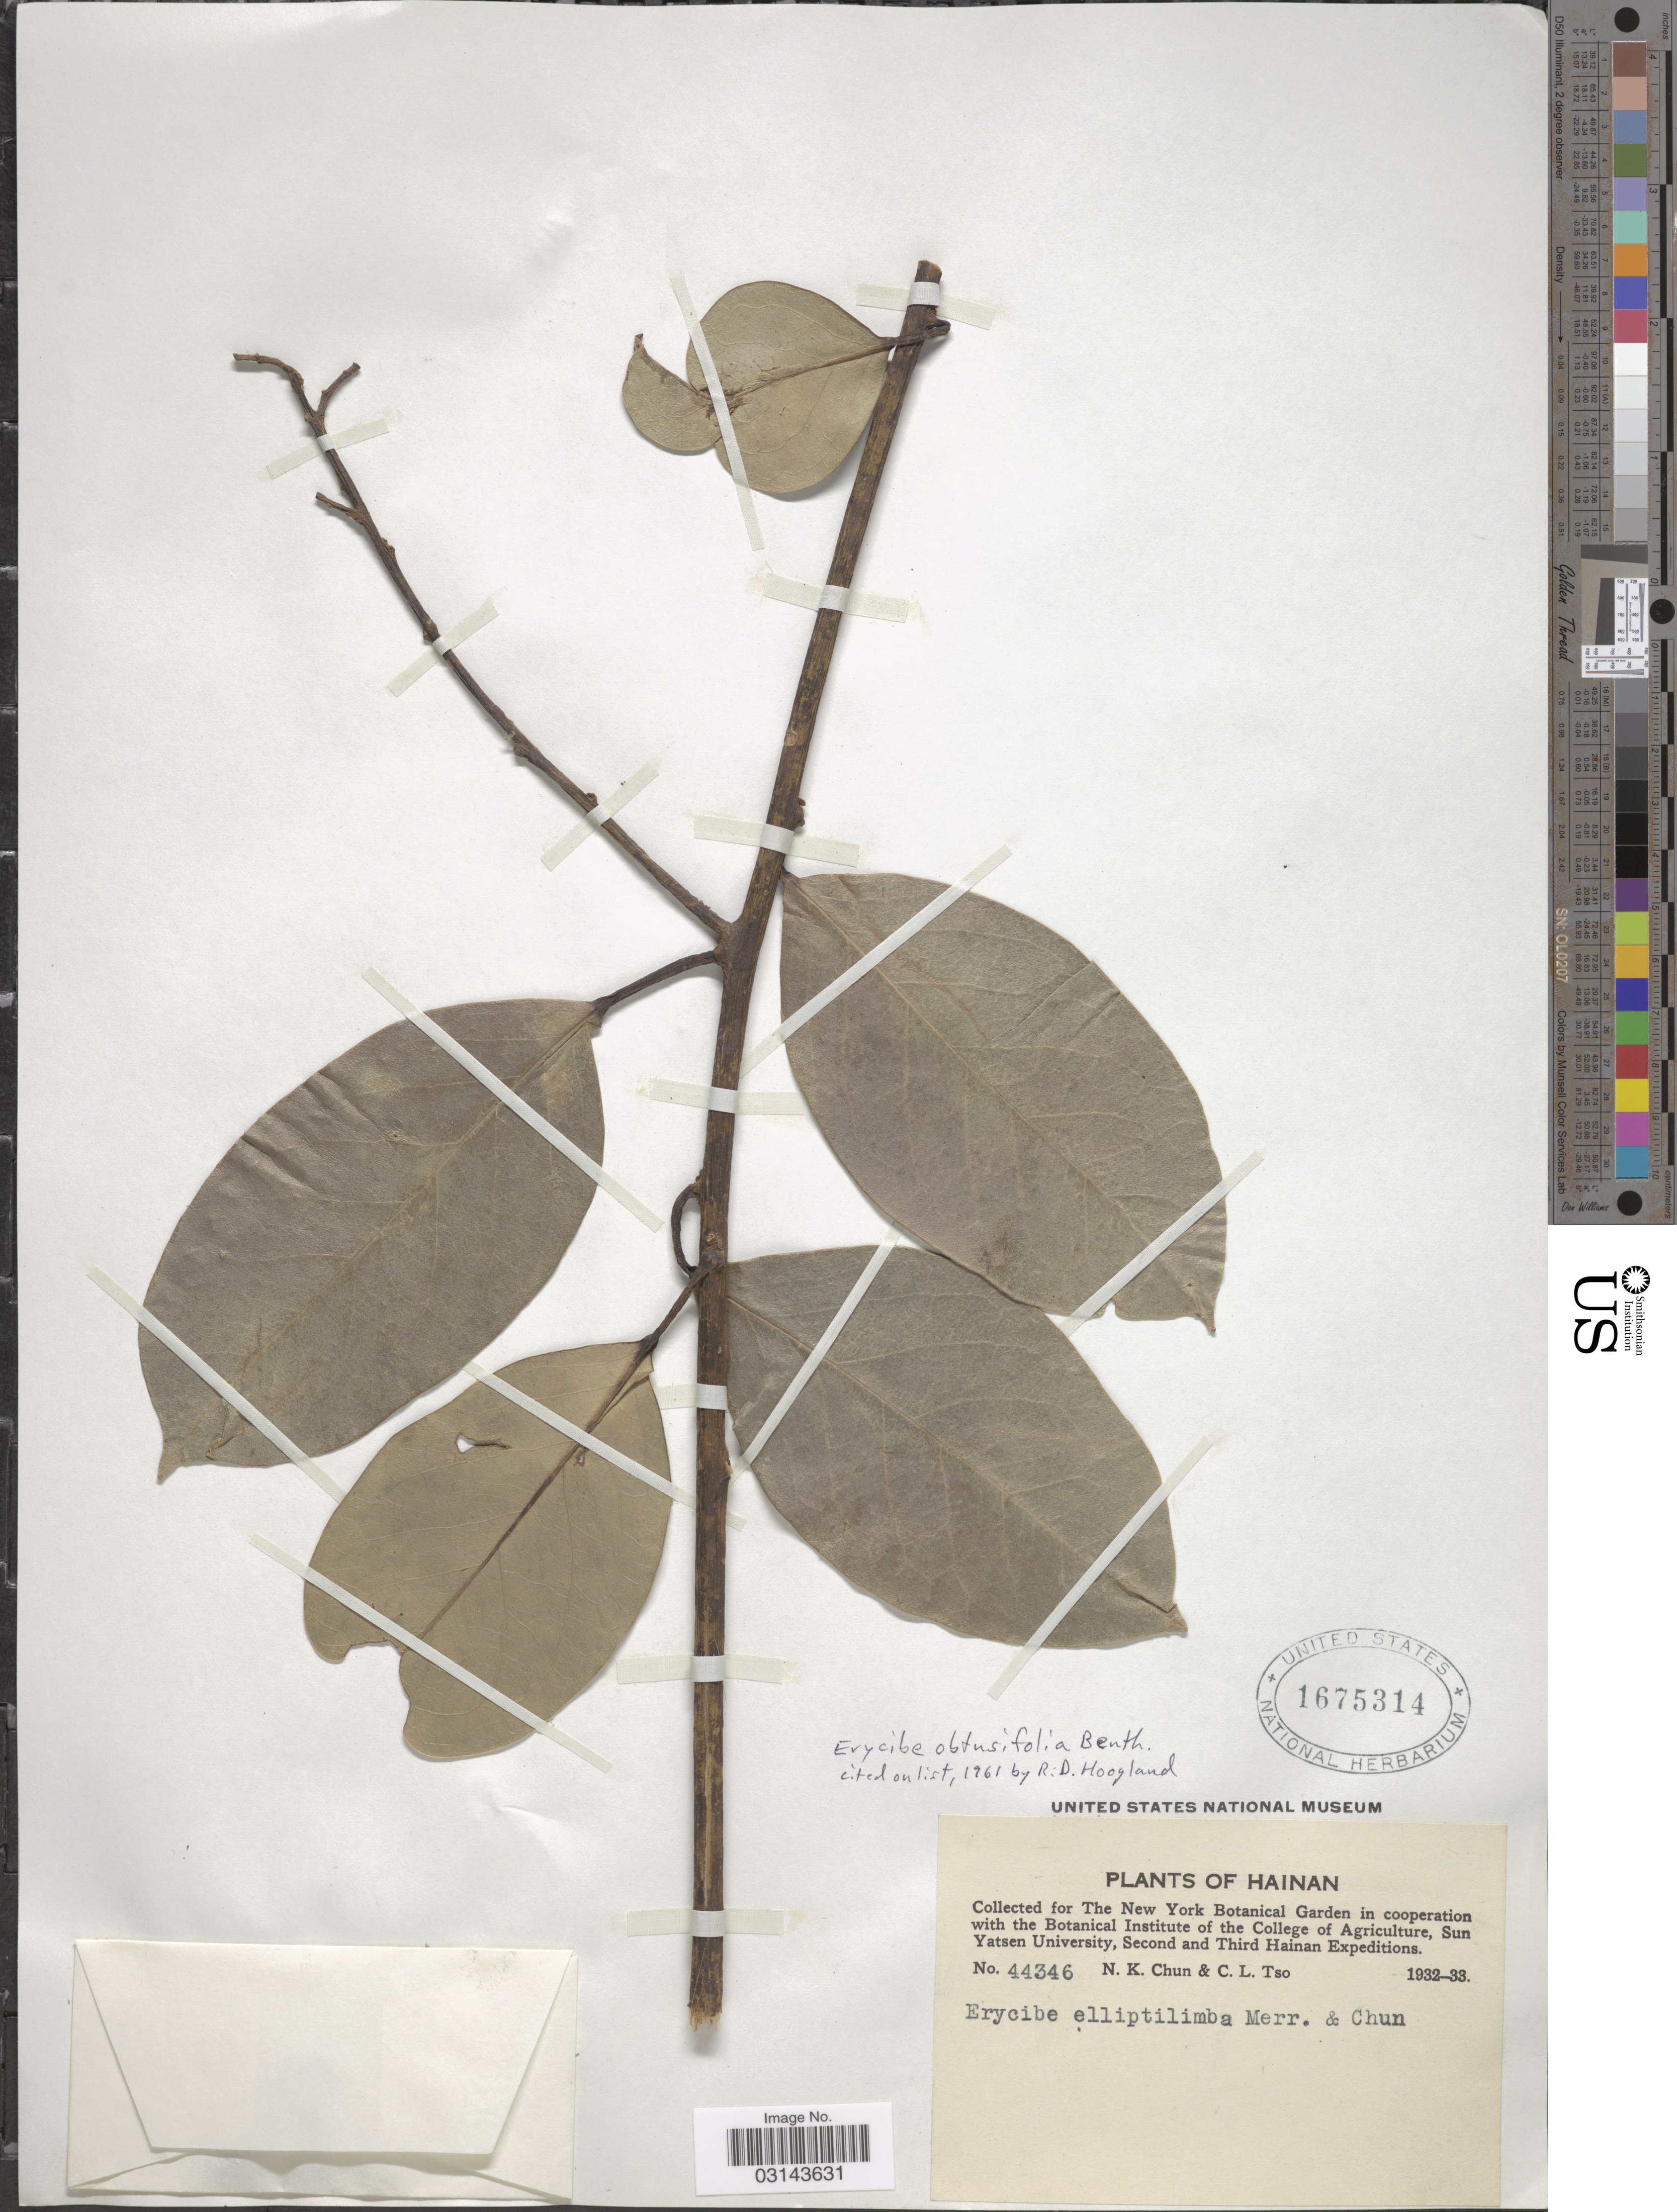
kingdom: Plantae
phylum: Tracheophyta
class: Magnoliopsida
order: Solanales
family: Convolvulaceae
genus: Erycibe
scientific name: Erycibe obtusifolia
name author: Benth.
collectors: N. K. Chun & C. Tso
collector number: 44346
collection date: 1932/1933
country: China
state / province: Hainan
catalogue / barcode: US 1675314